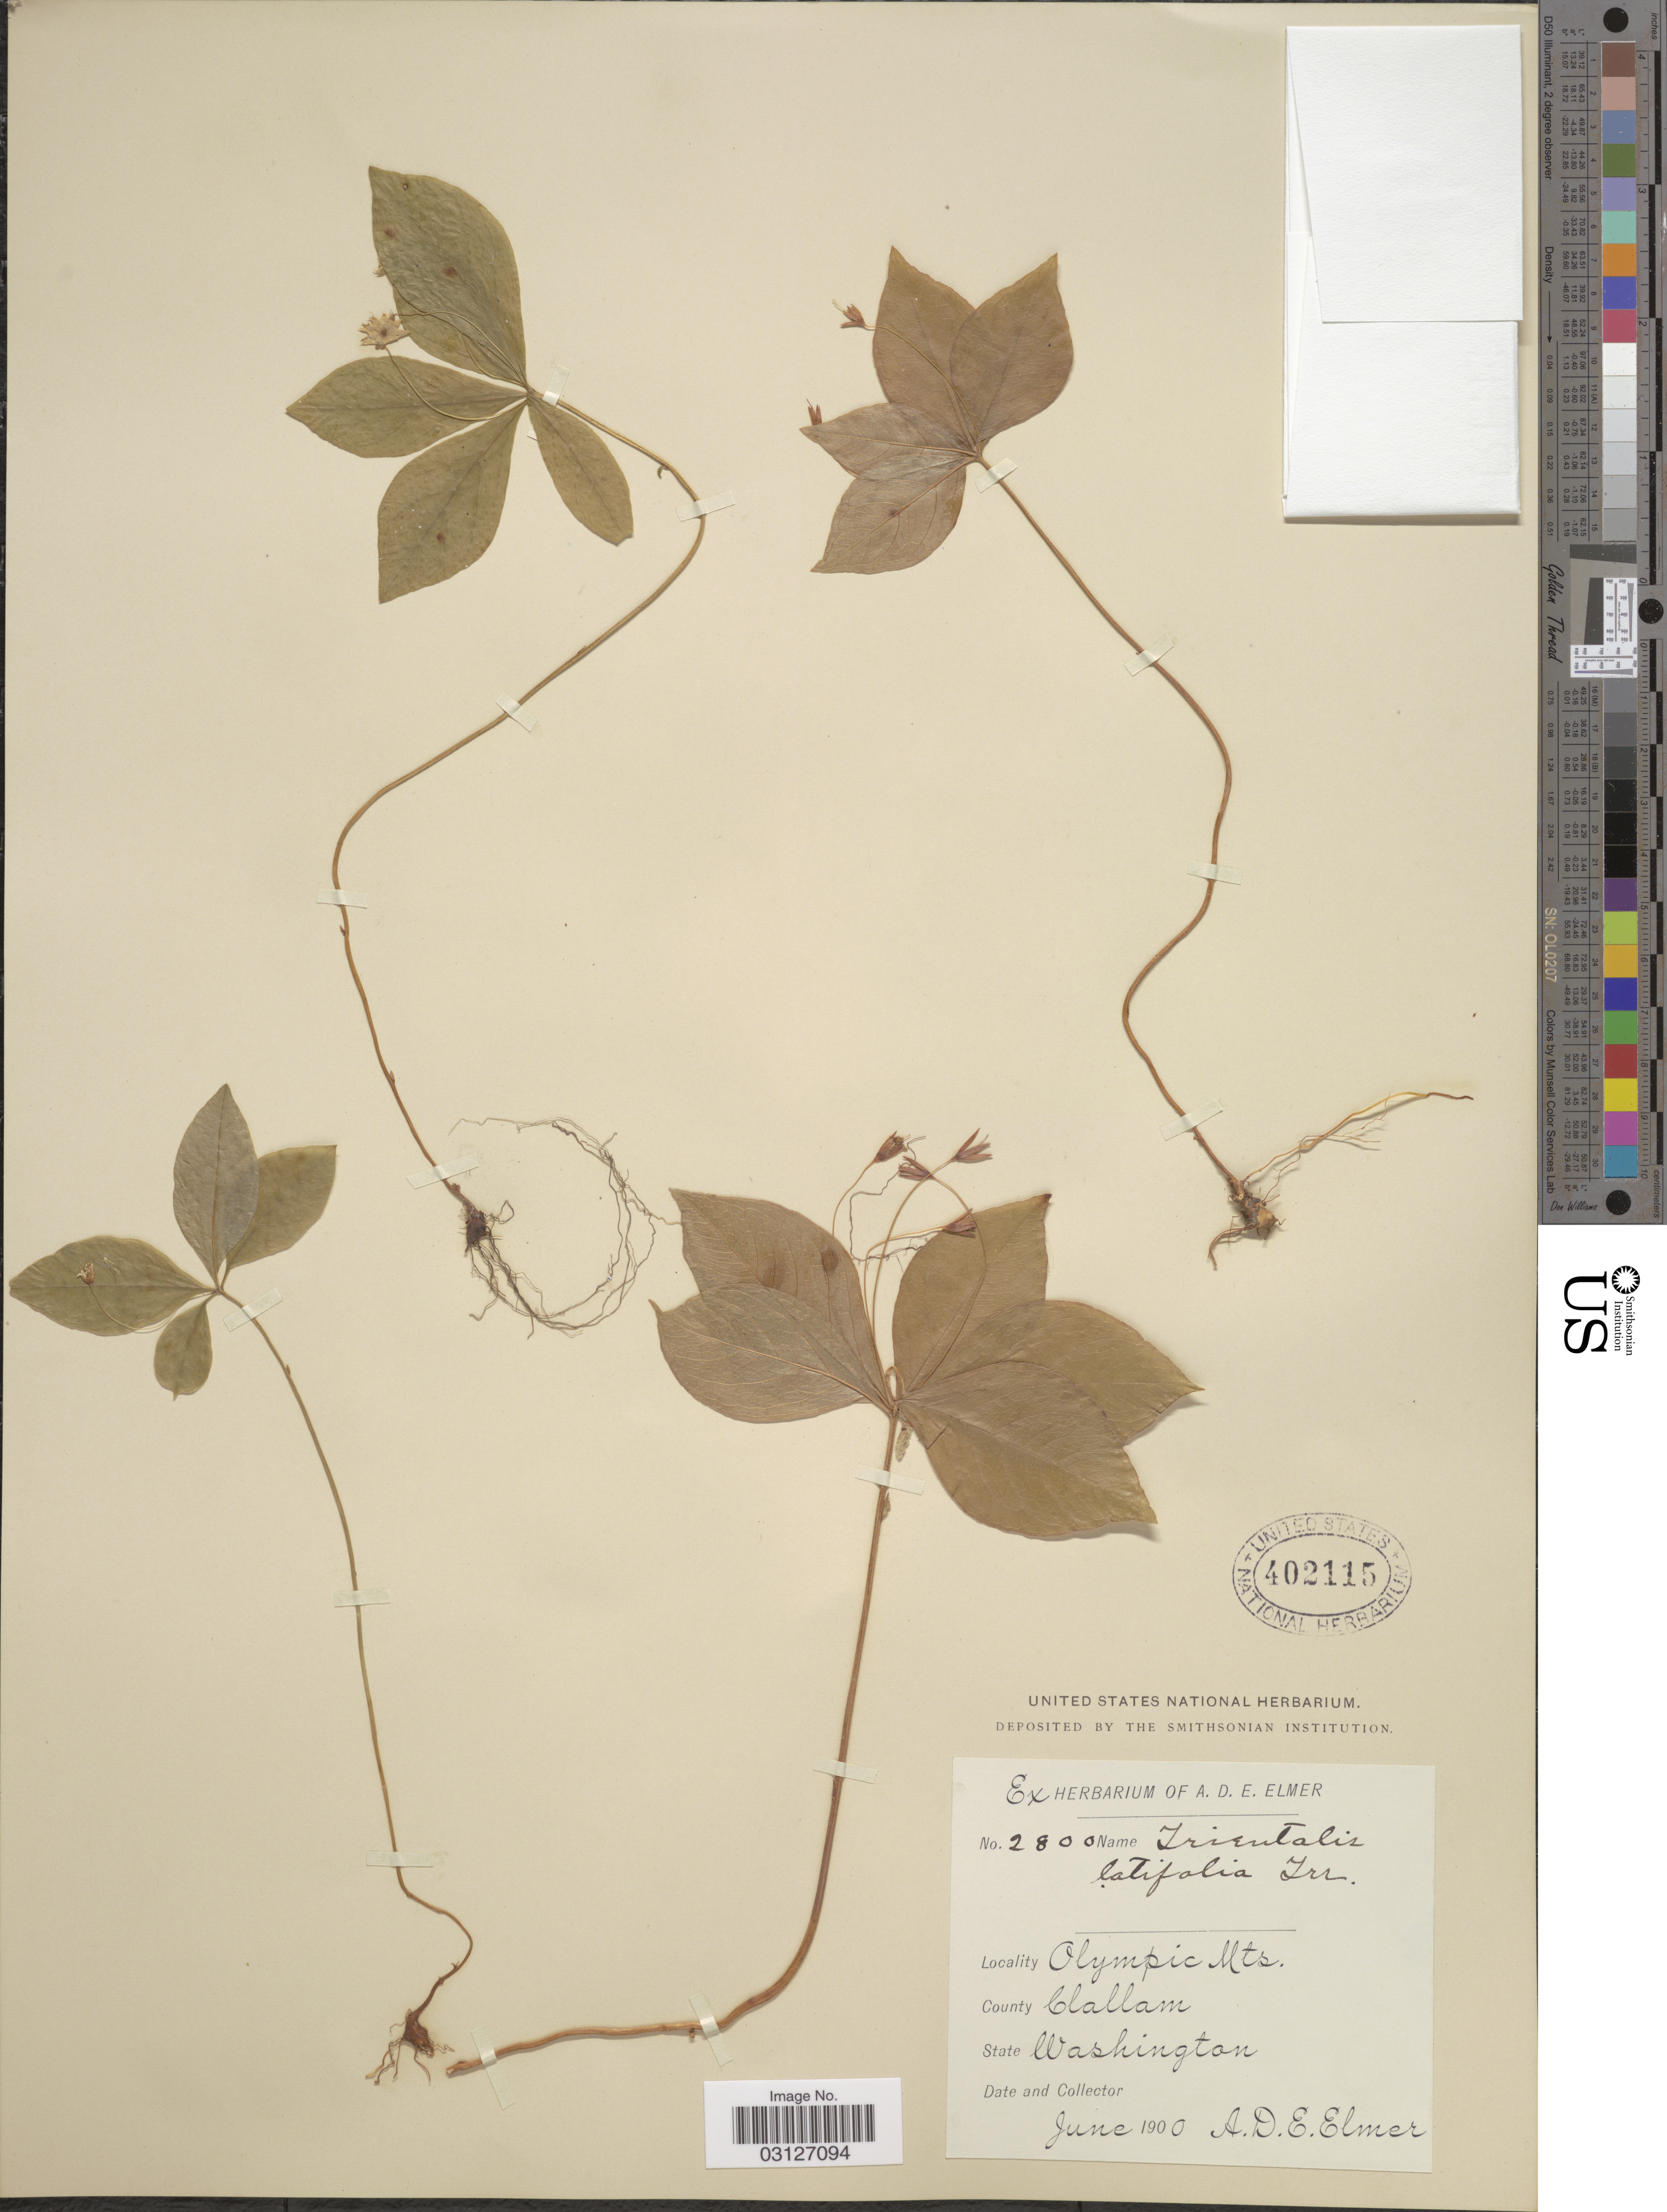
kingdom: Plantae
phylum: Tracheophyta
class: Magnoliopsida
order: Ericales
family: Primulaceae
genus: Trientalis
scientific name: Trientalis latifolia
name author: Hook.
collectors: A. D. E. Elmer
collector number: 2800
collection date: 1900-06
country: United States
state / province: Washington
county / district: Clallam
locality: Olympic Mts, County Clallam.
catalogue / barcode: US 402115